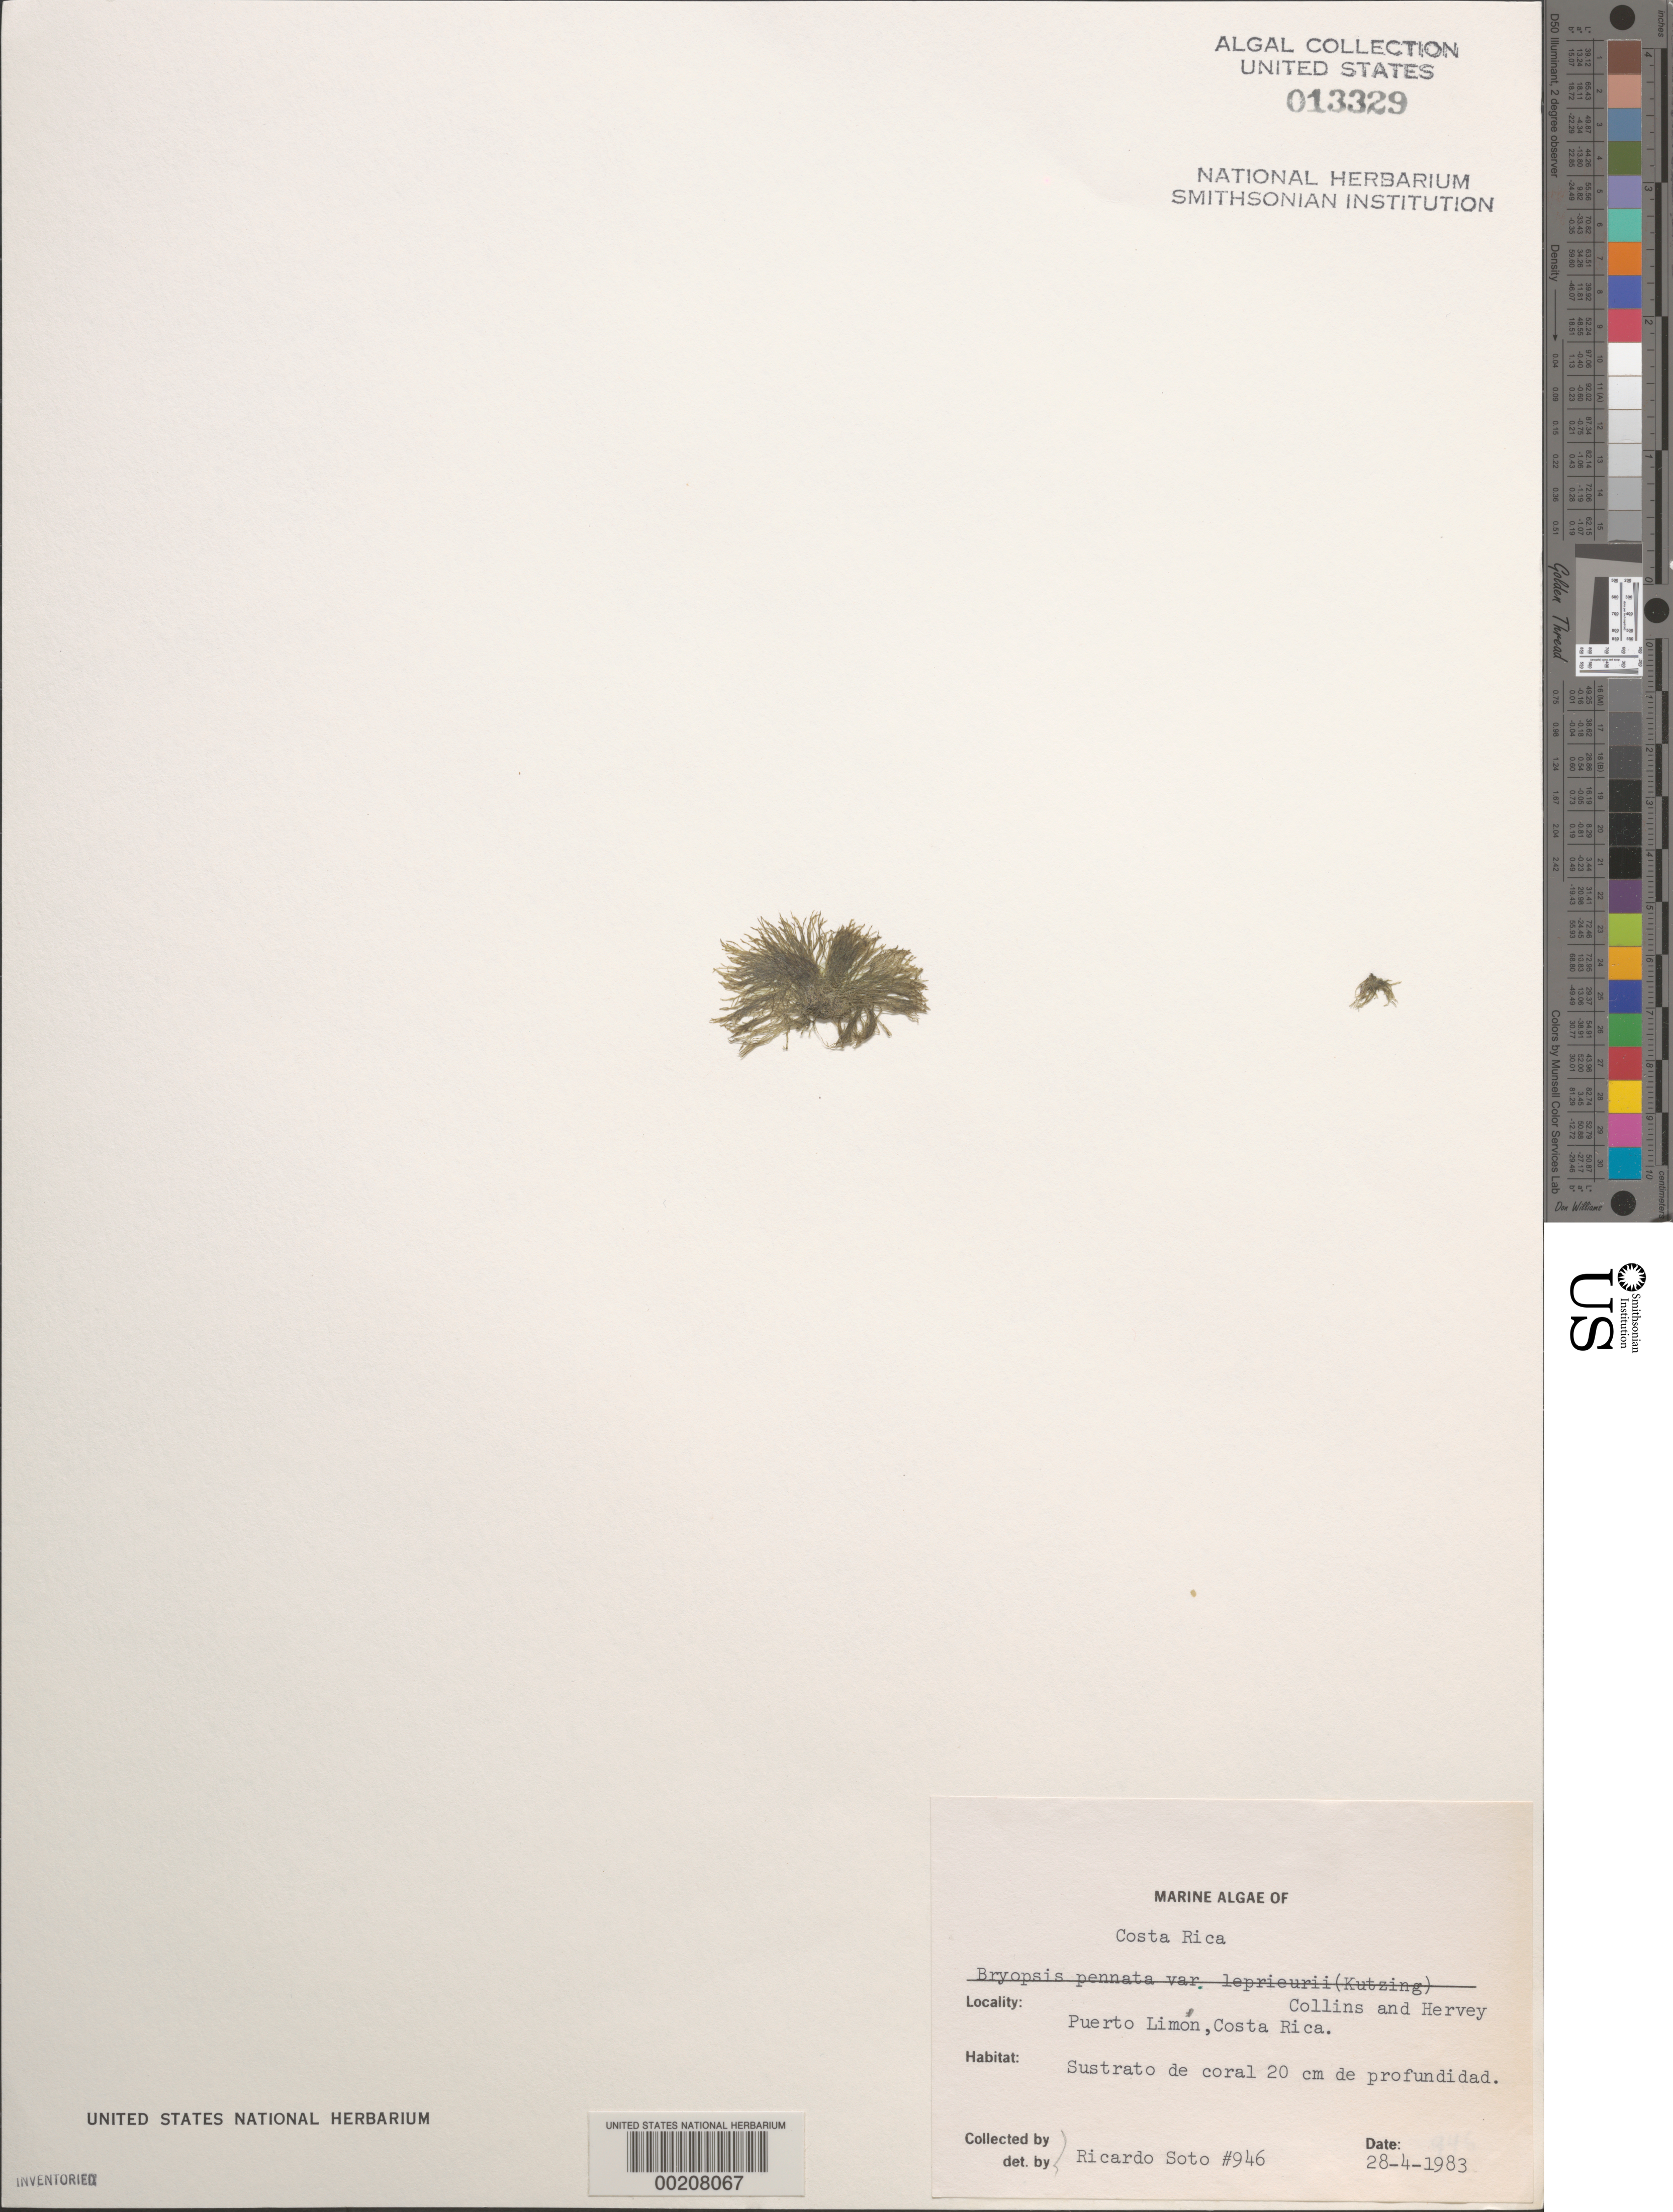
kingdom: Plantae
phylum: Chlorophyta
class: Ulvophyceae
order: Bryopsidales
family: Bryopsidaceae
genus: Bryopsis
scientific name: Bryopsis pennata var. leprieurii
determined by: Soto, R.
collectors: R. Soto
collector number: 946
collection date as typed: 28 Apr 1983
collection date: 1983-04-28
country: Costa Rica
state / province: Limón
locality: Puerto limon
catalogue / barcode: US 13329